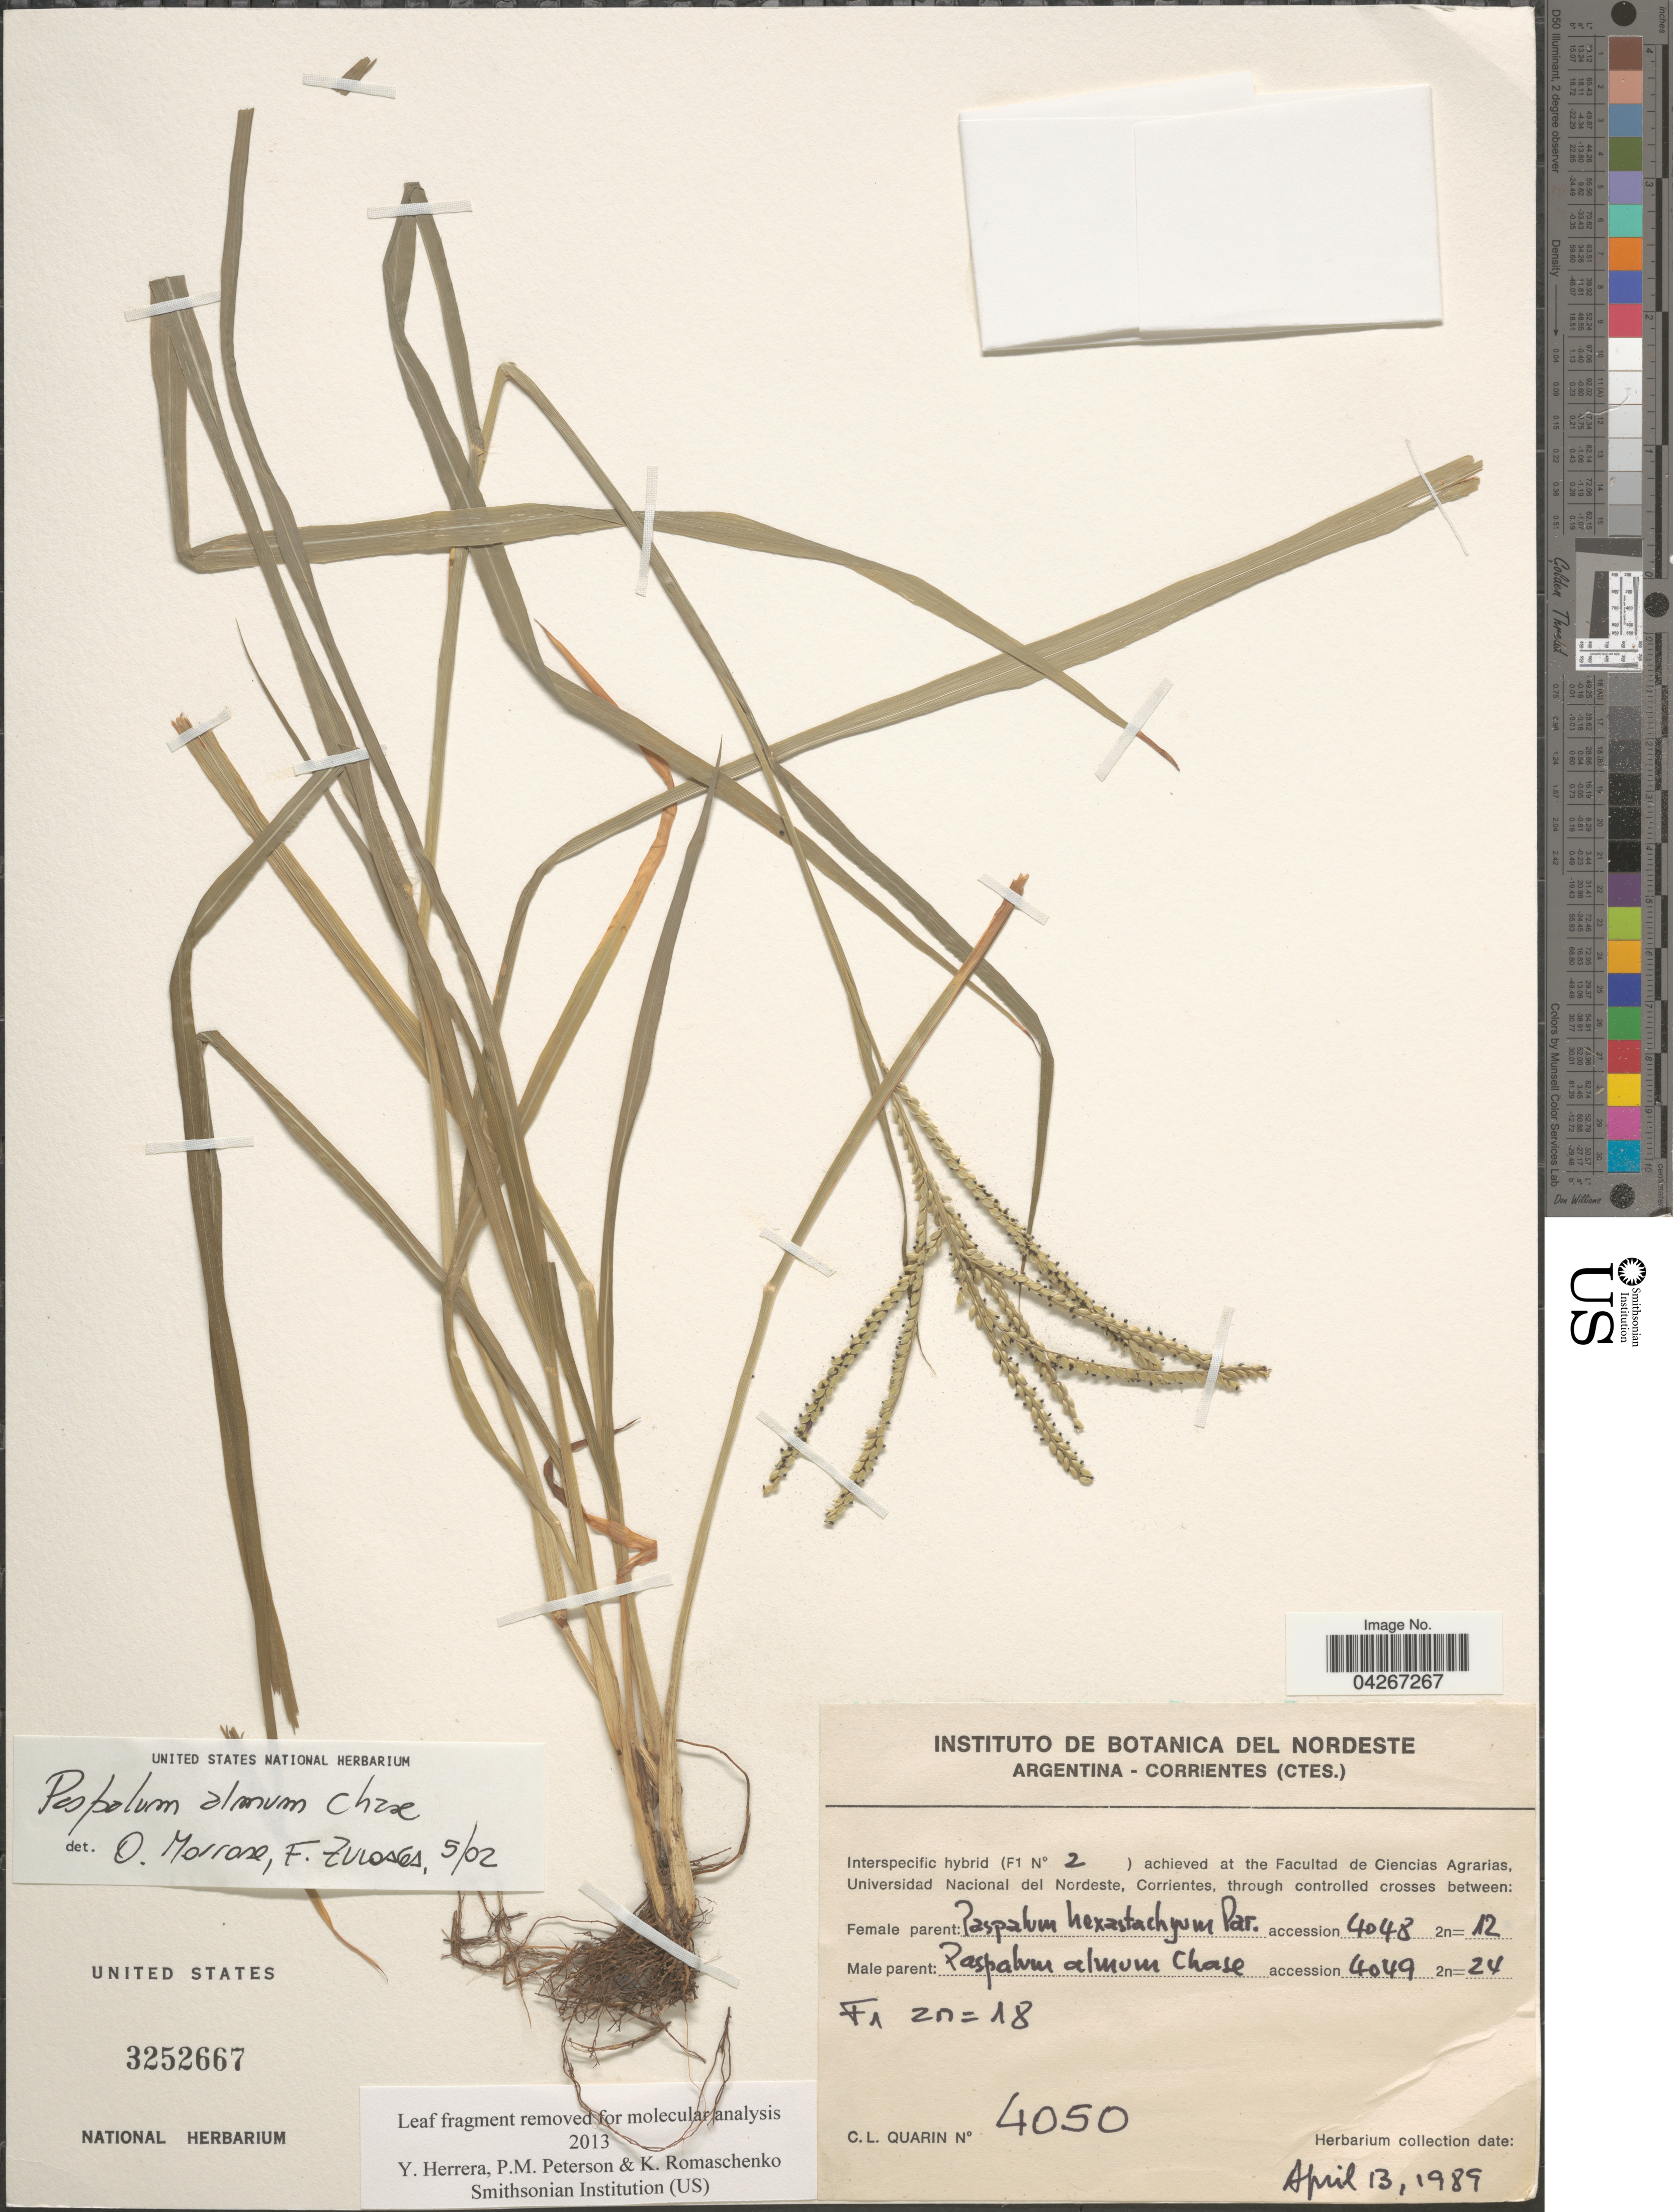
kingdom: Plantae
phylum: Tracheophyta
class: Liliopsida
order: Poales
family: Poaceae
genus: Paspalum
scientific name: Paspalum almum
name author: Chase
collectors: C. Quarin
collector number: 4050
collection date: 1989-04-13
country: Argentina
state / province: Corrientes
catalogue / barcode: US 3252667